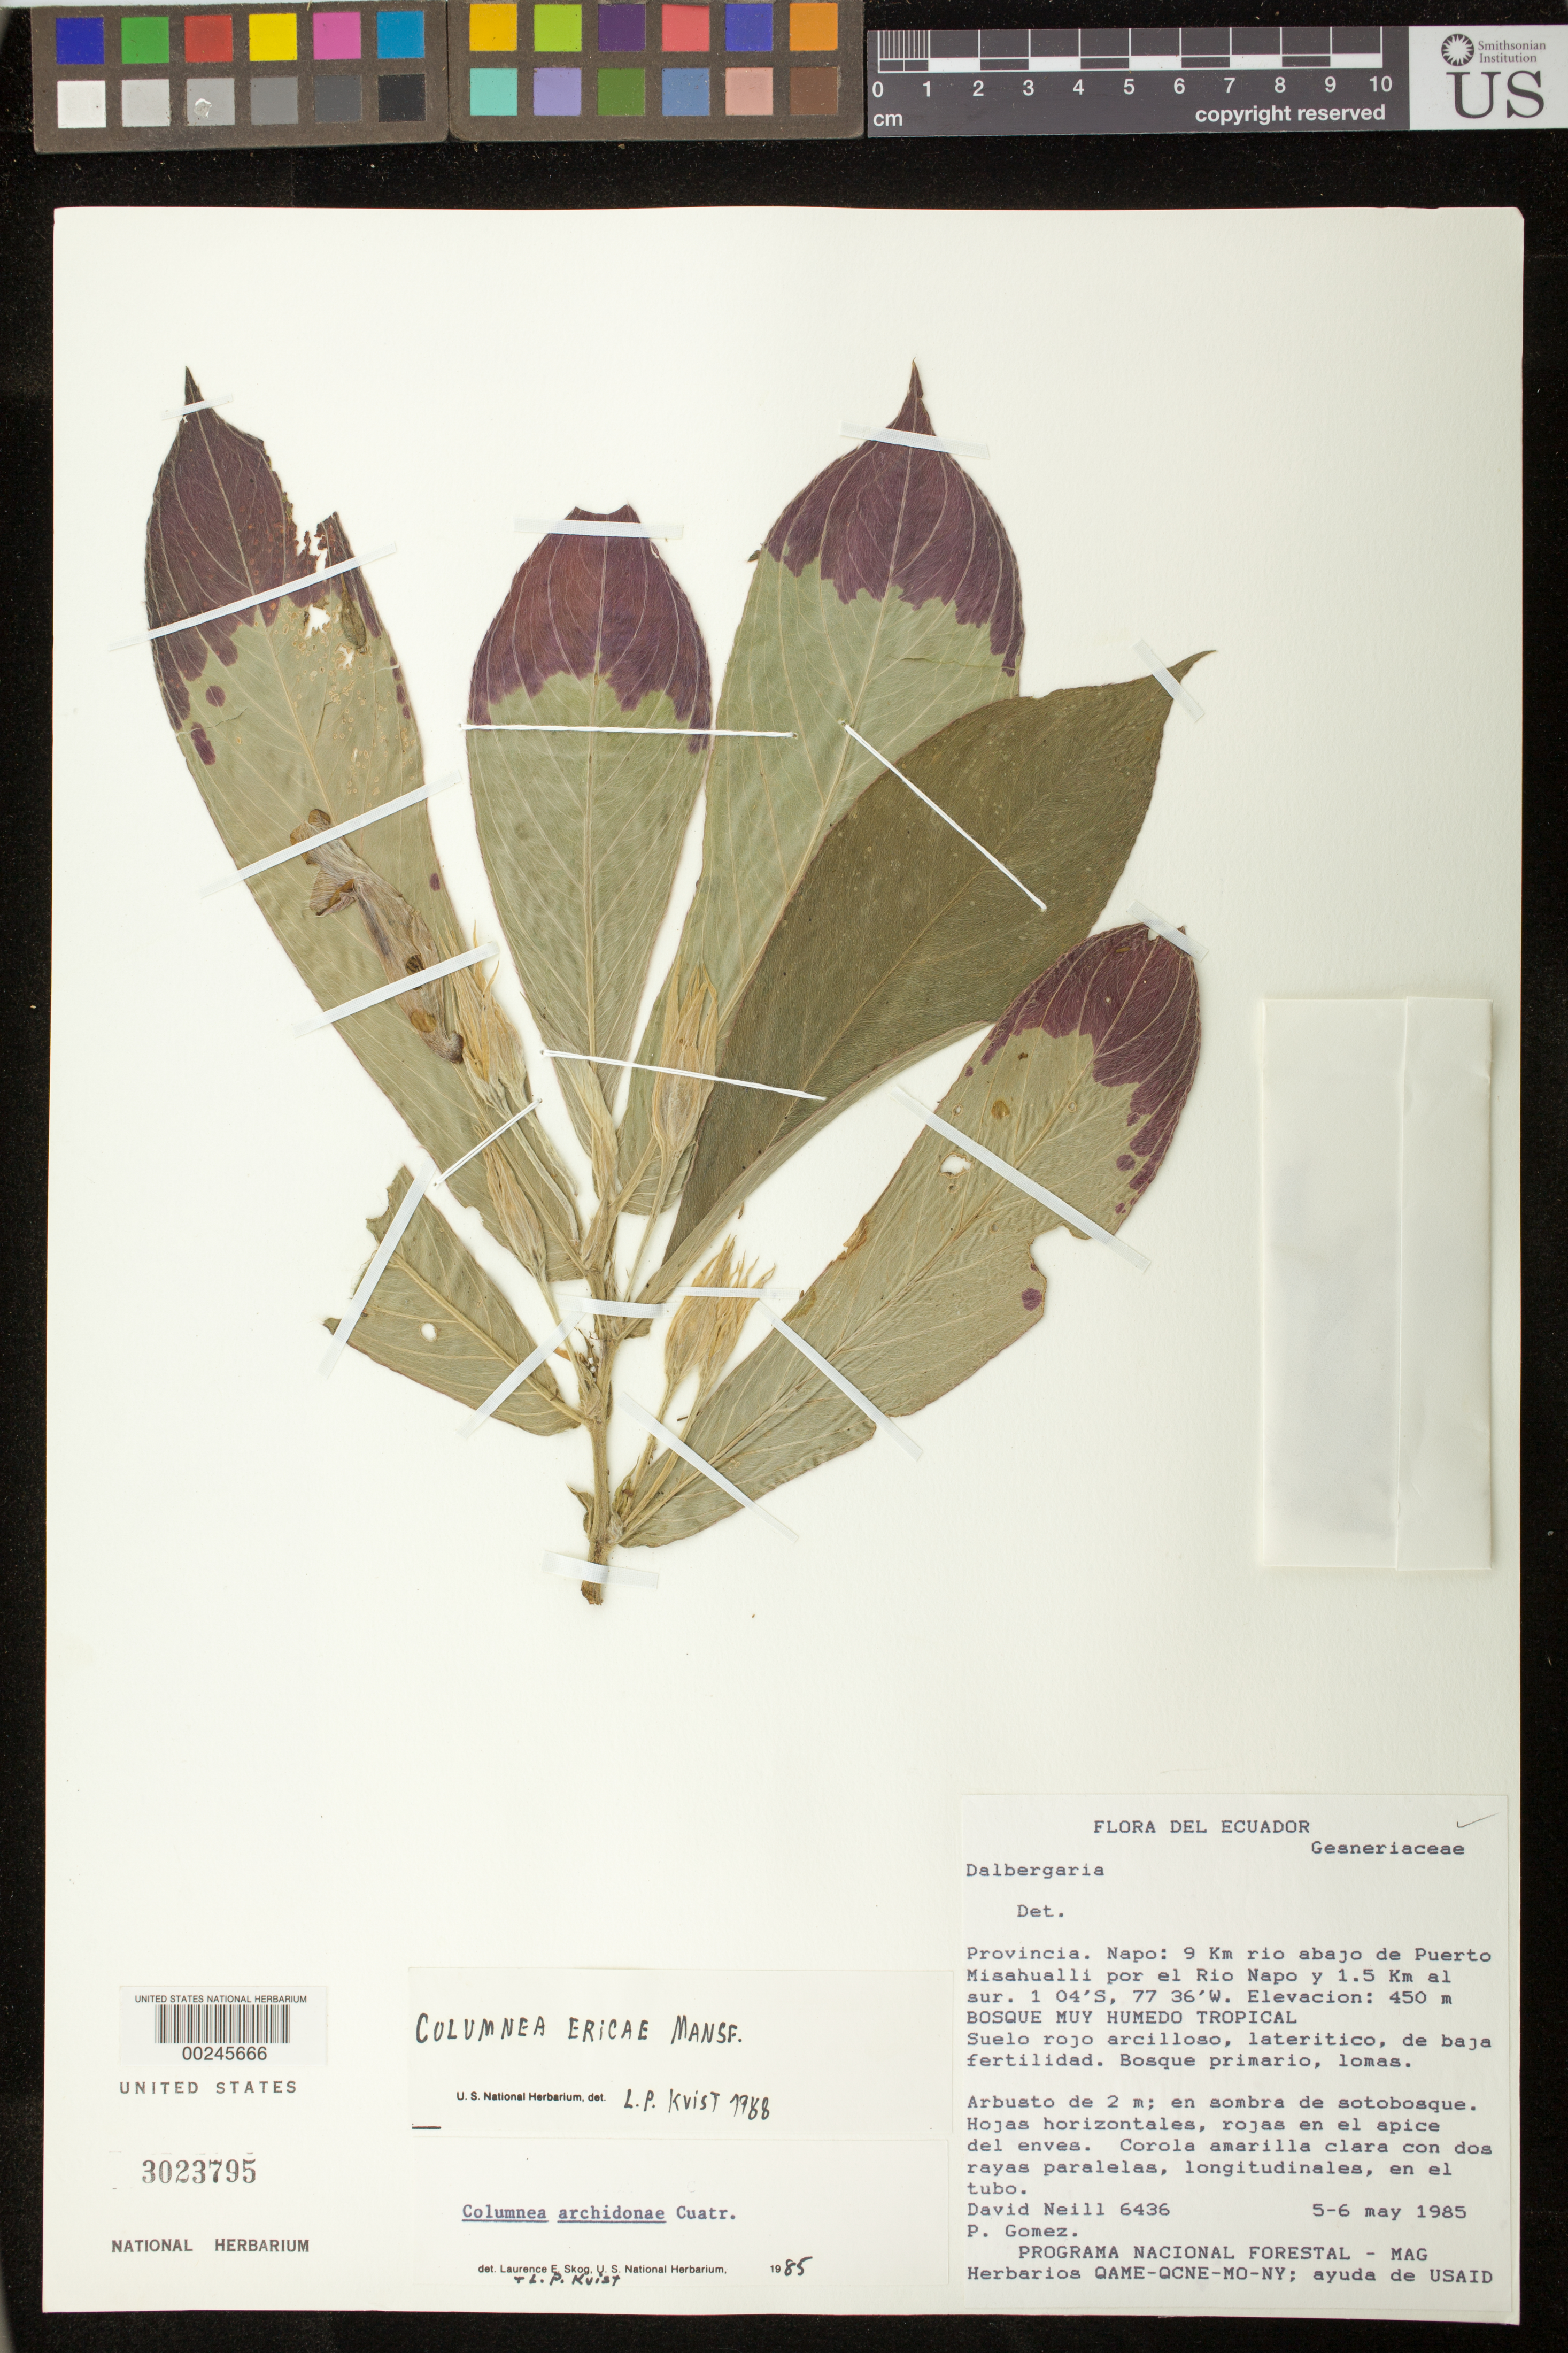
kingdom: Plantae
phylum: Tracheophyta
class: Magnoliopsida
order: Lamiales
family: Gesneriaceae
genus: Columnea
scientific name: Columnea ericae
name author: Mansf.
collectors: D. A. Neill & P. Gomez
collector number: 6436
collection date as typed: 5-6 May 1985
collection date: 1985-05-05/1985-05-06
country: Ecuador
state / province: Napo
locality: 9 km Rio below Puerto Misahualli for Rio Napo and 1.5 km south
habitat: Very humid tropical forest, ...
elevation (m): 450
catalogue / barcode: US 3023795